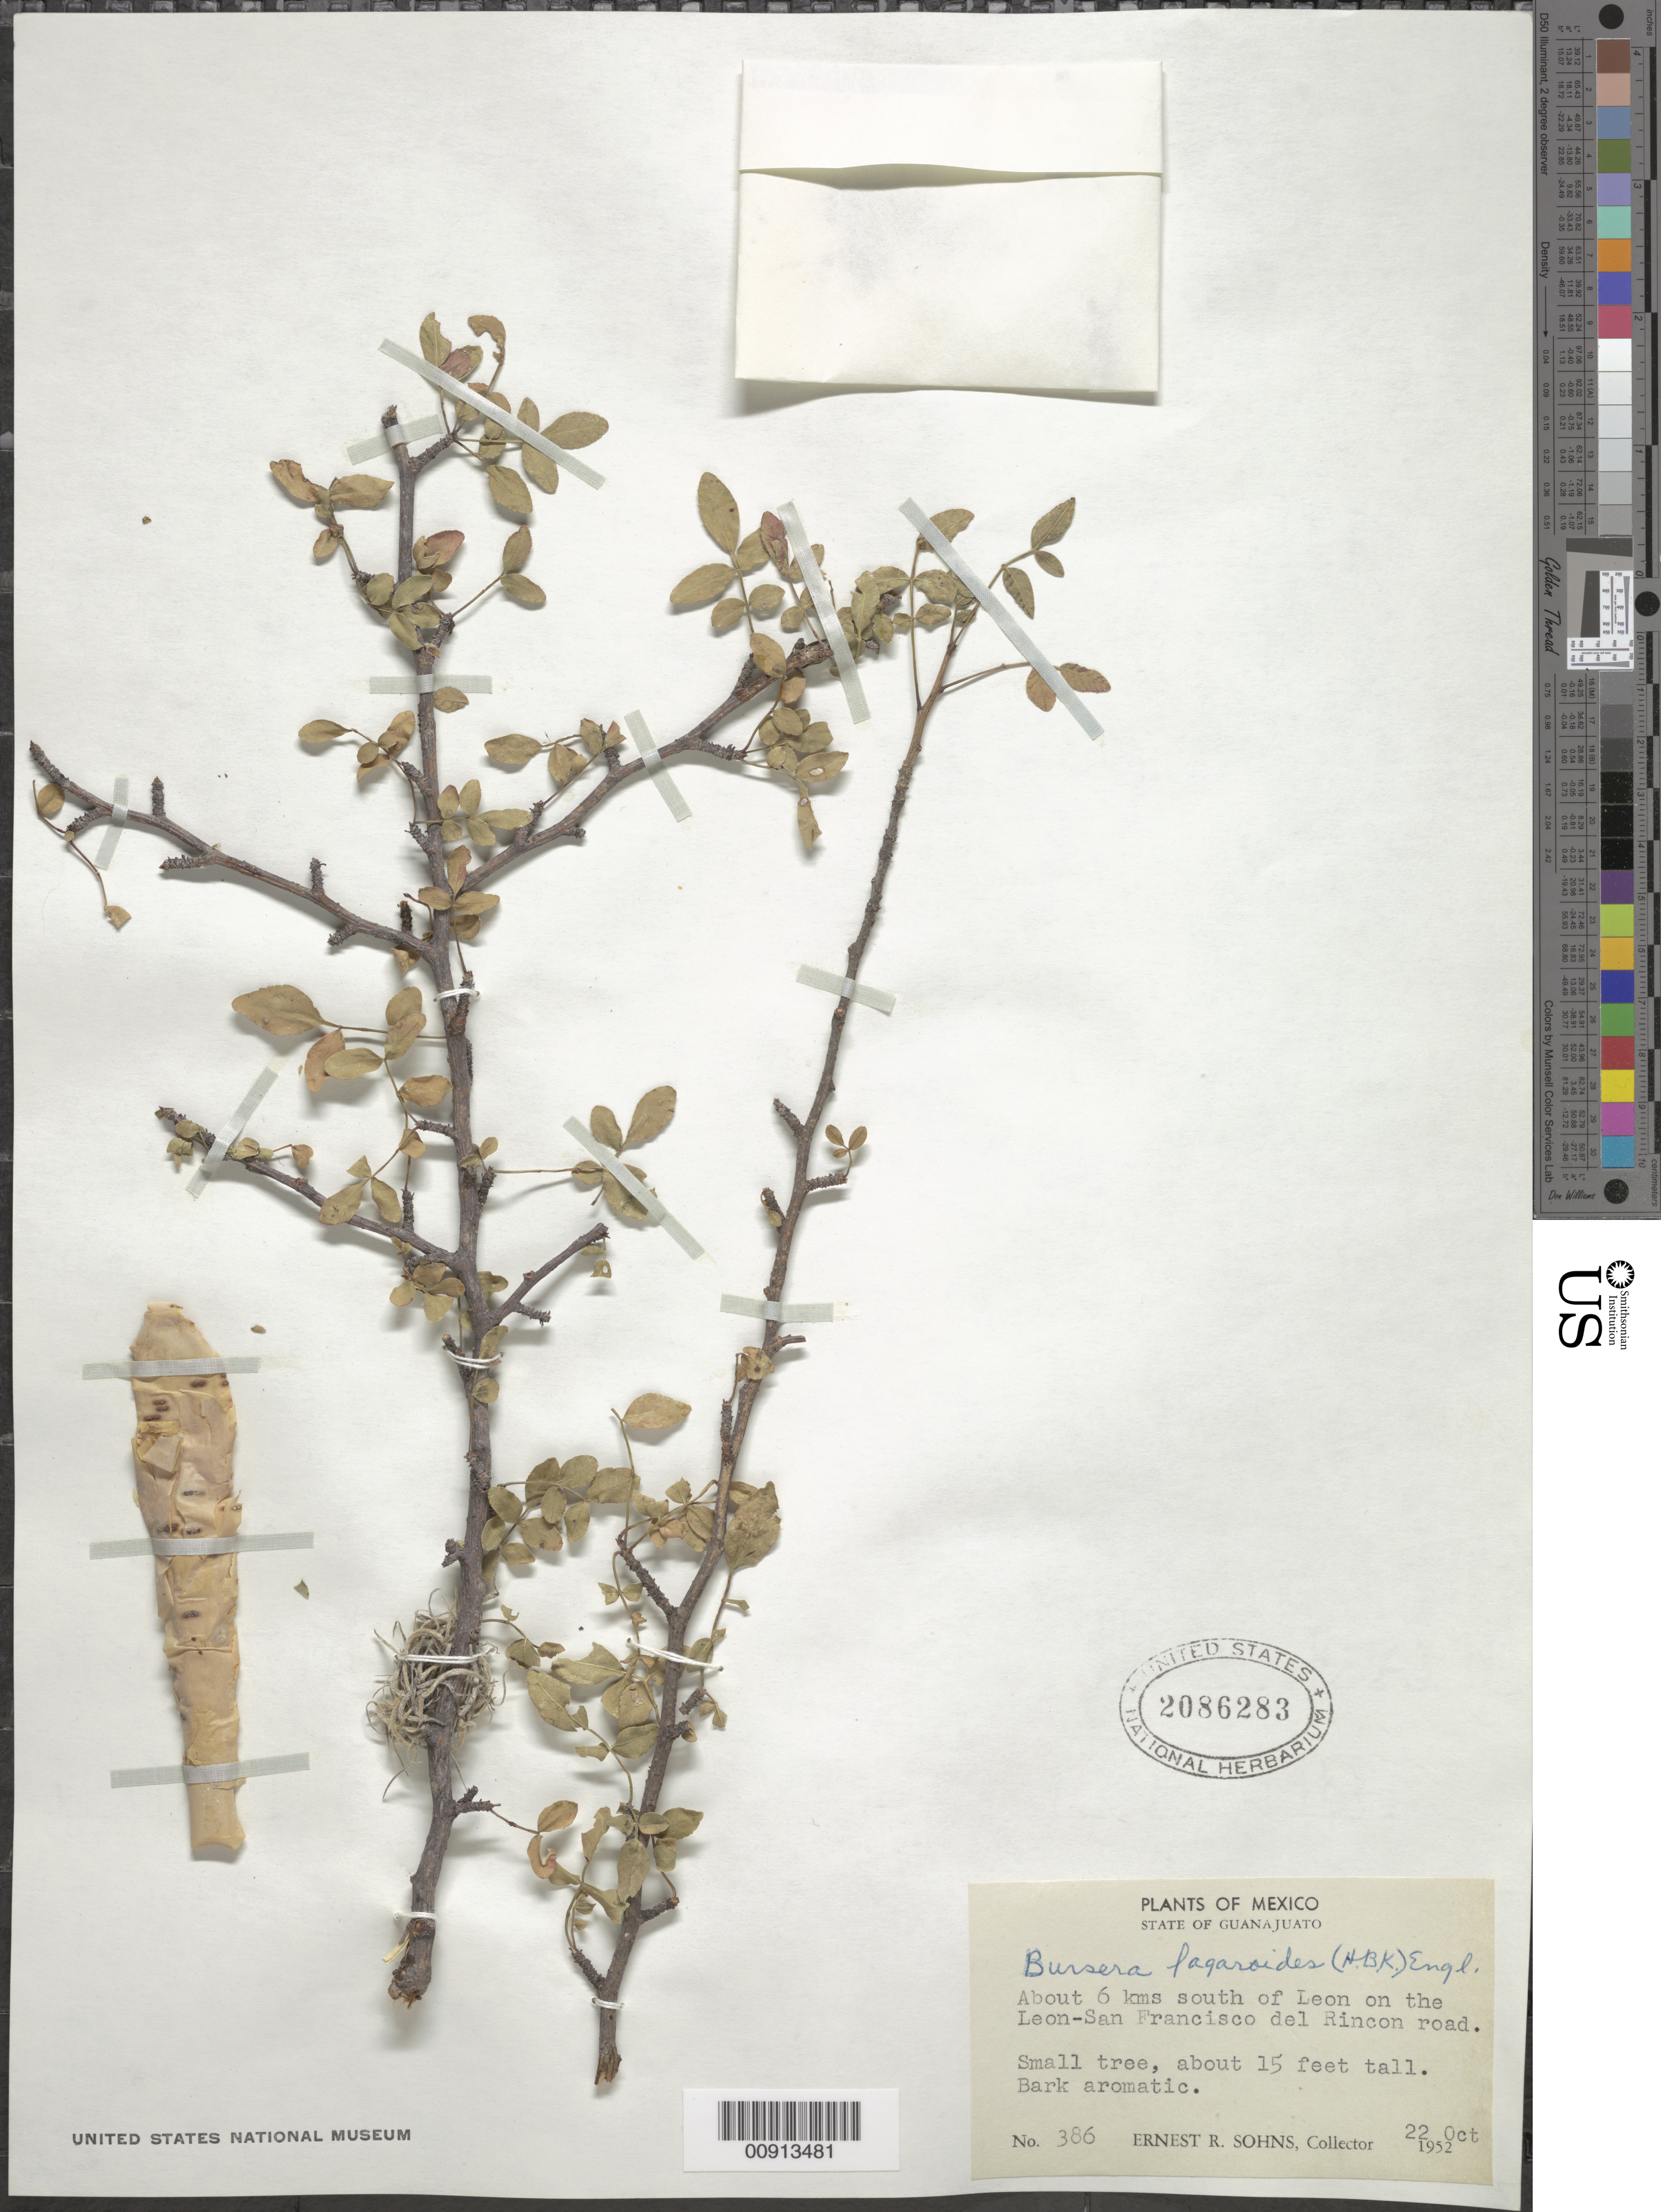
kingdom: Plantae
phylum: Tracheophyta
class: Magnoliopsida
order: Sapindales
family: Burseraceae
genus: Bursera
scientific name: Bursera inaguensis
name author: Britton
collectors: E. R. Sohns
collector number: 386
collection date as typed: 22 Oct 1952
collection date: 1952-10-22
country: Mexico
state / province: Guanajuato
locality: State of Guanajuato: About 6 kms south of León-San Francisco del Rincón road.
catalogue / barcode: US 2086283